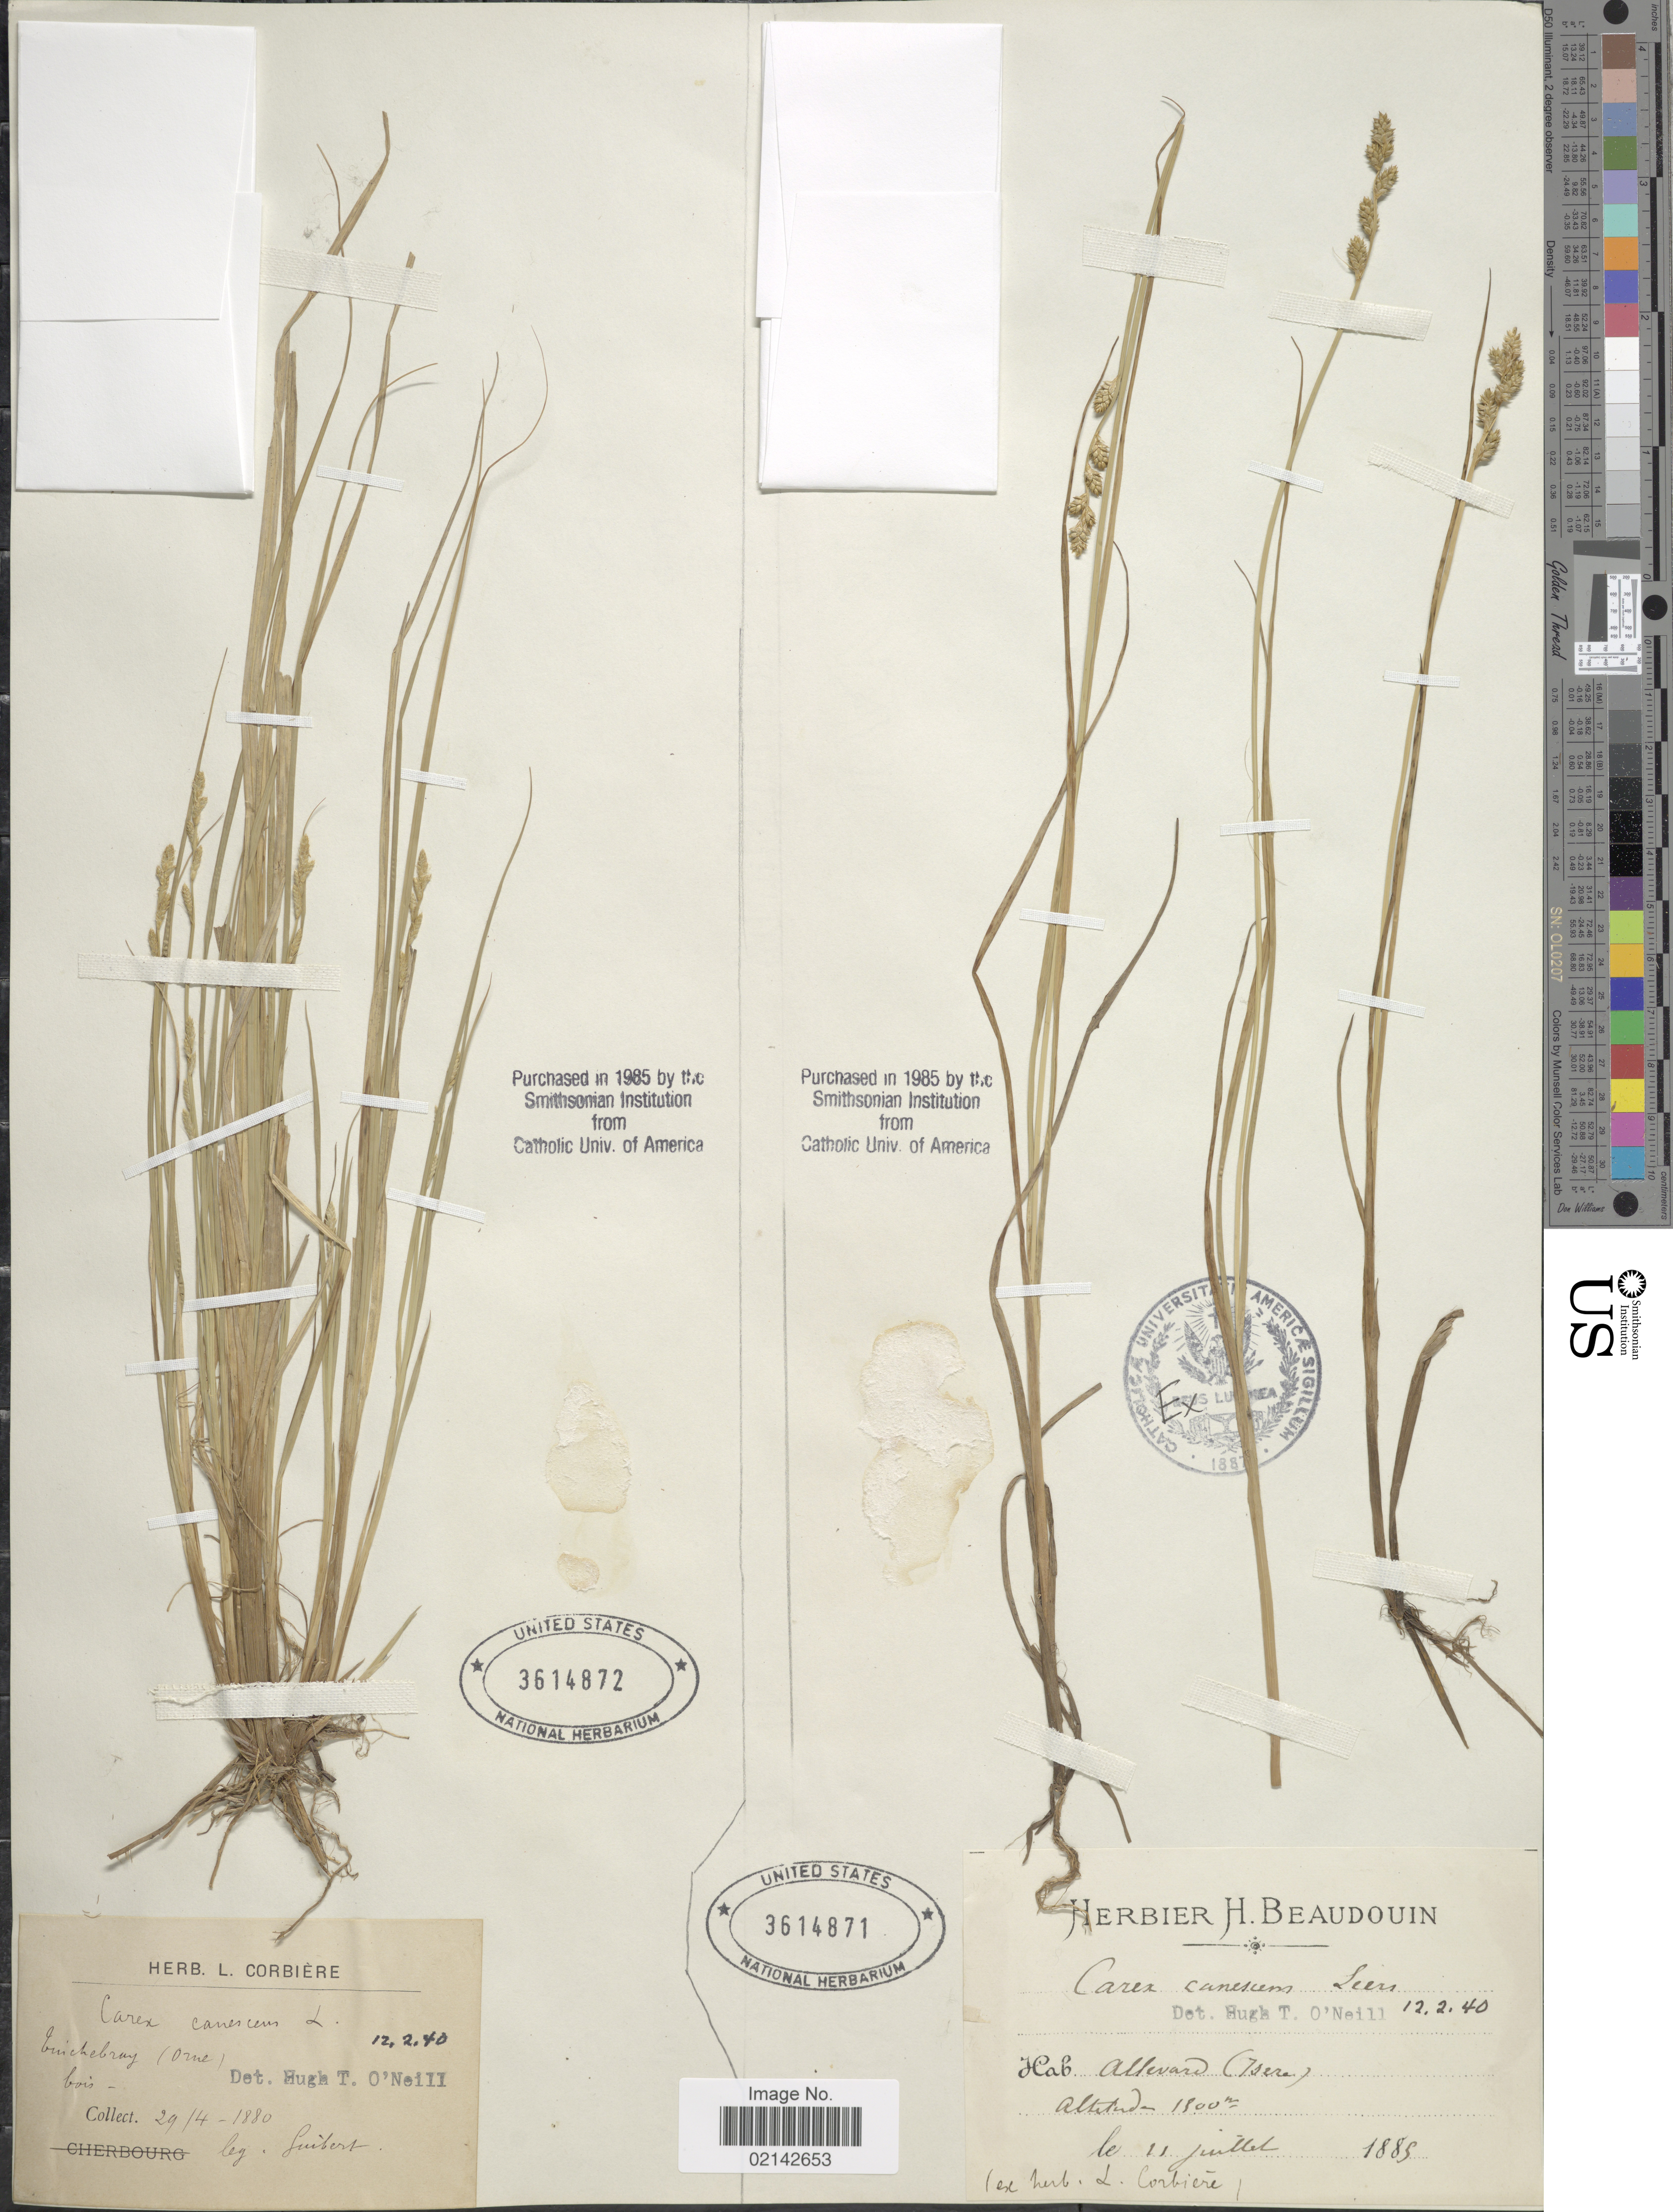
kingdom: Plantae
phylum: Tracheophyta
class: Liliopsida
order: Poales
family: Cyperaceae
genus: Carex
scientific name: Carex canescens var. canescens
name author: L.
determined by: Strong, Mark T., (BOT), Smithsonian Institution - National Museum of Natural History (UNITED STATES)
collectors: Ex Herb. L. Corbiere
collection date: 1889-07-11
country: France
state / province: Auvergne-Rhône-Alpes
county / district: Isère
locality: Allevare (Isere). [interpreted]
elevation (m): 1800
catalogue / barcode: US 3614871-2